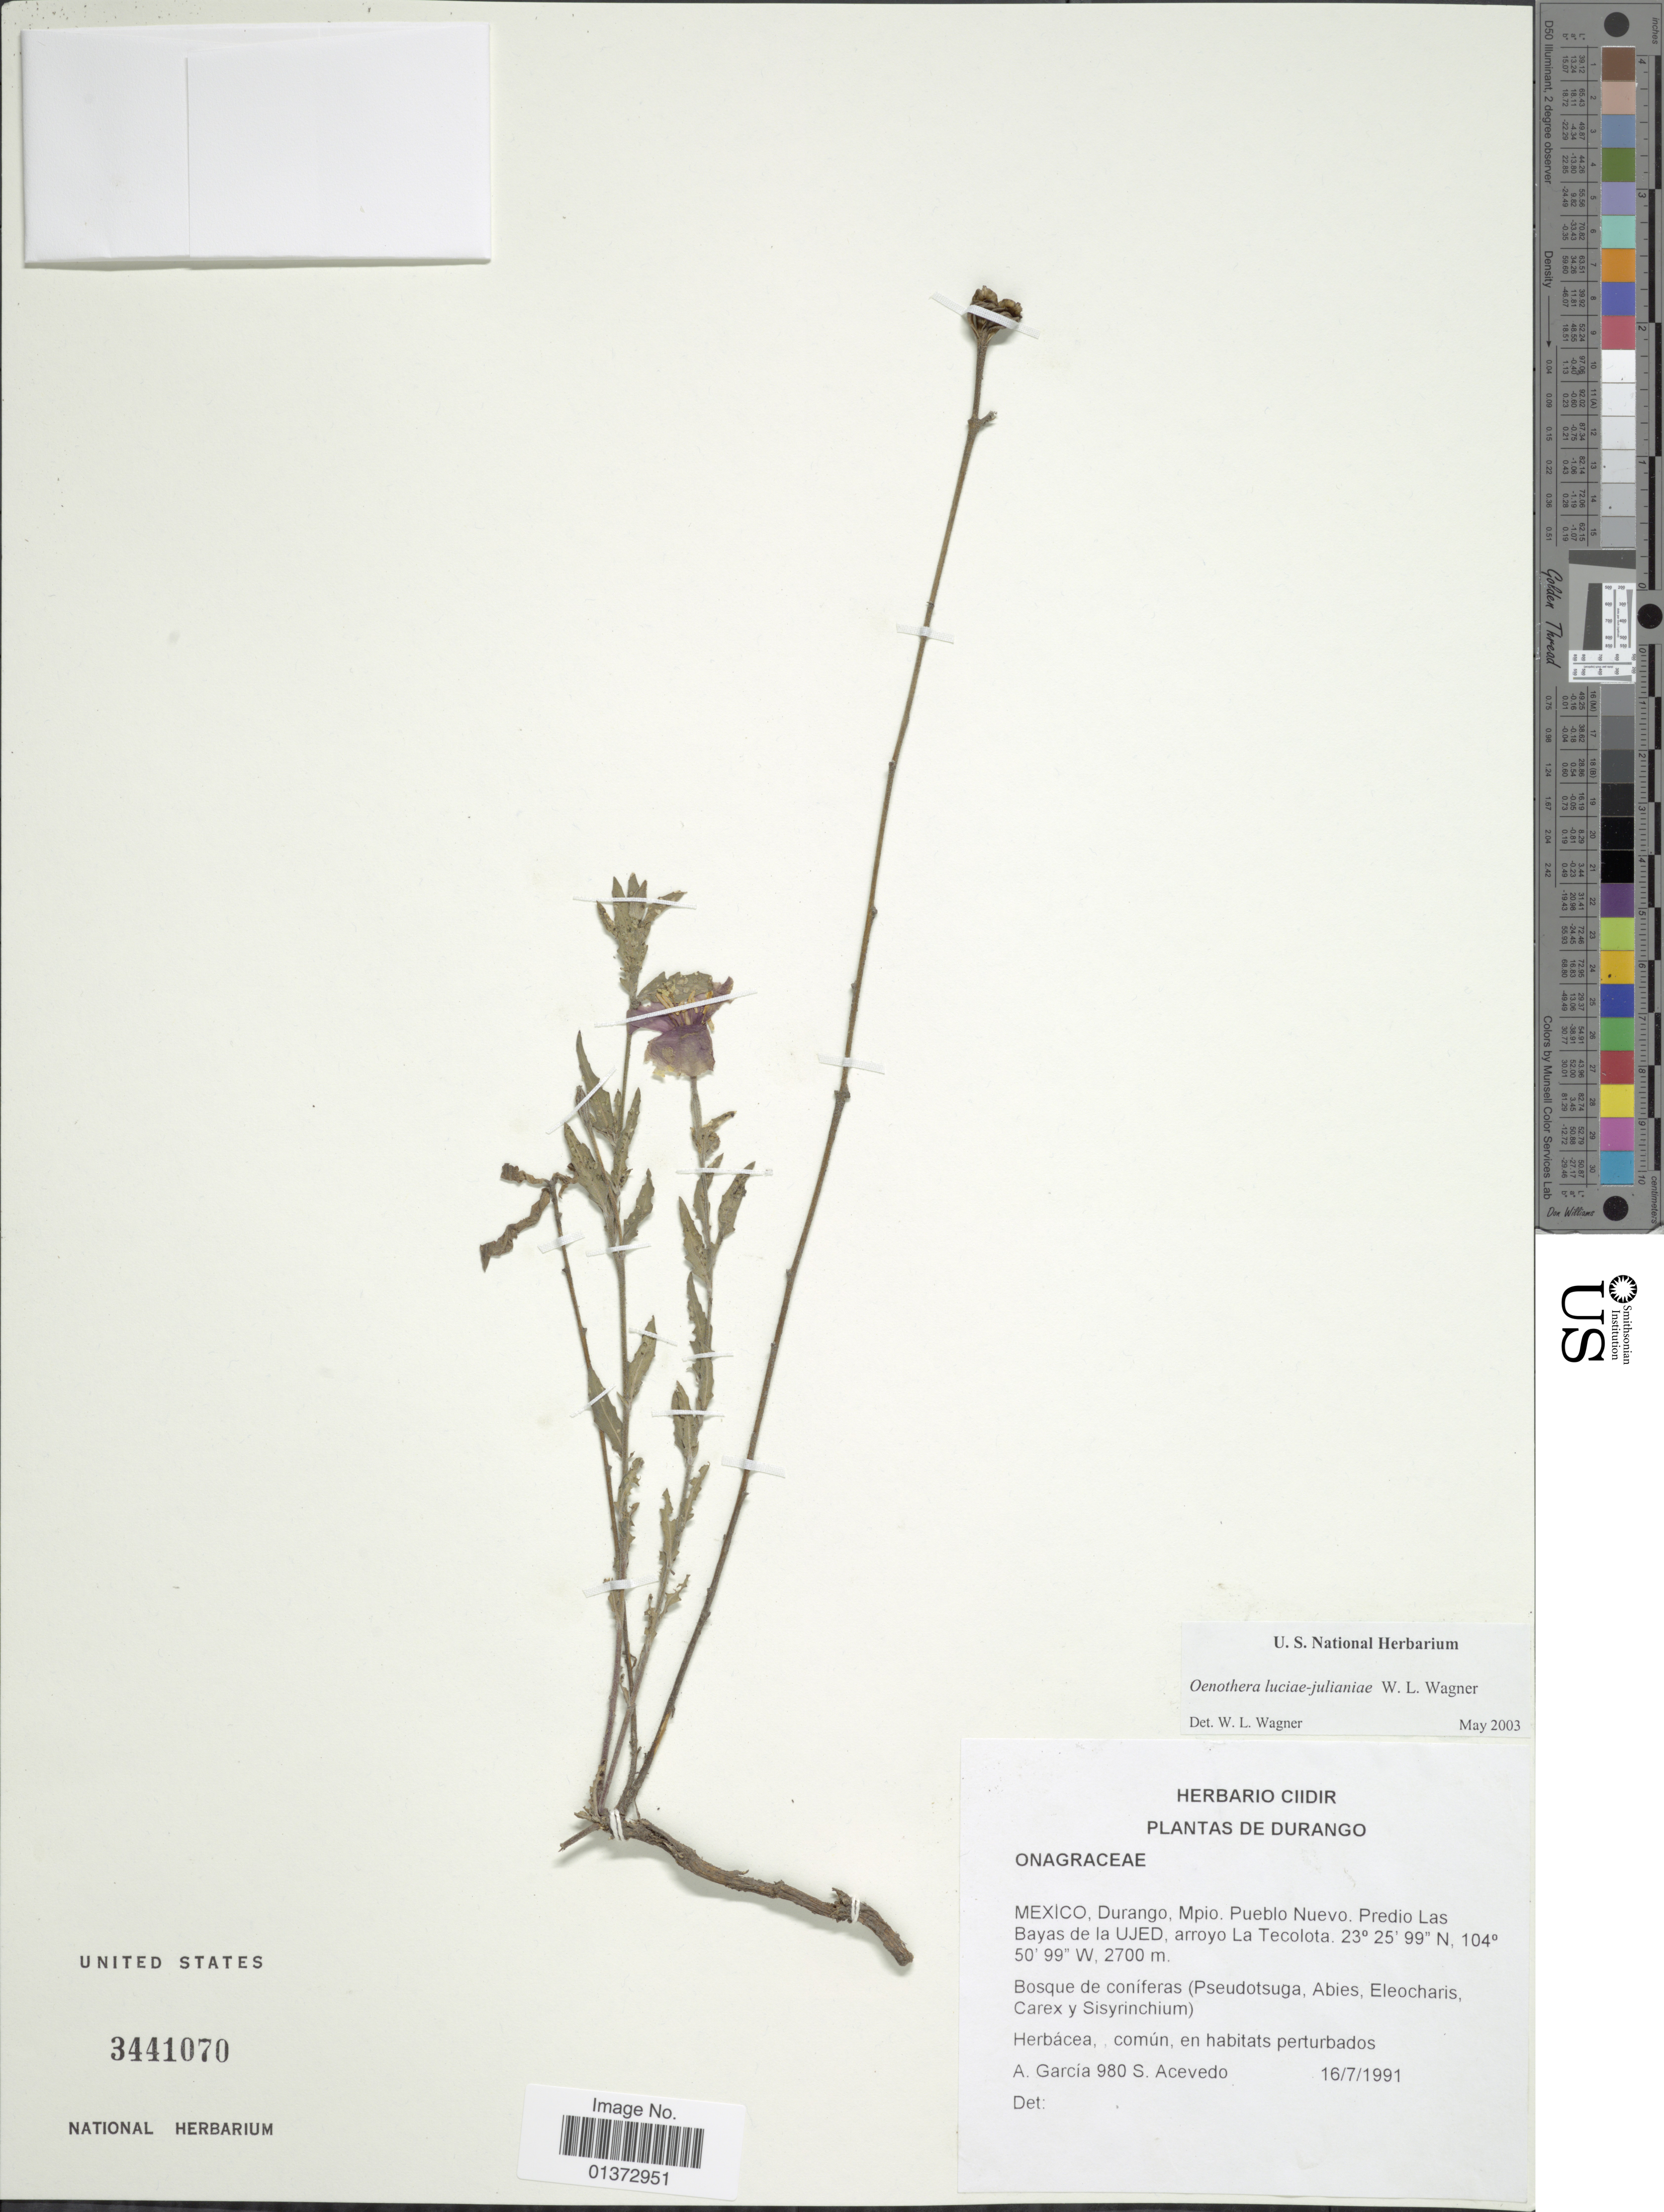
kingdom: Plantae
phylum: Tracheophyta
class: Magnoliopsida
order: Myrtales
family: Onagraceae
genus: Oenothera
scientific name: Oenothera luciae-julianiae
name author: W.L. Wagner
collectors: A. Garcia & S. Acevedo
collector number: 980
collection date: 1991-07-16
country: Mexico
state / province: Durango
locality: Mpio. Pueblo Nuevo, Predio Las Bayas de la UJED, arroyo La Tecolota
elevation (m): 2700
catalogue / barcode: US 3441070